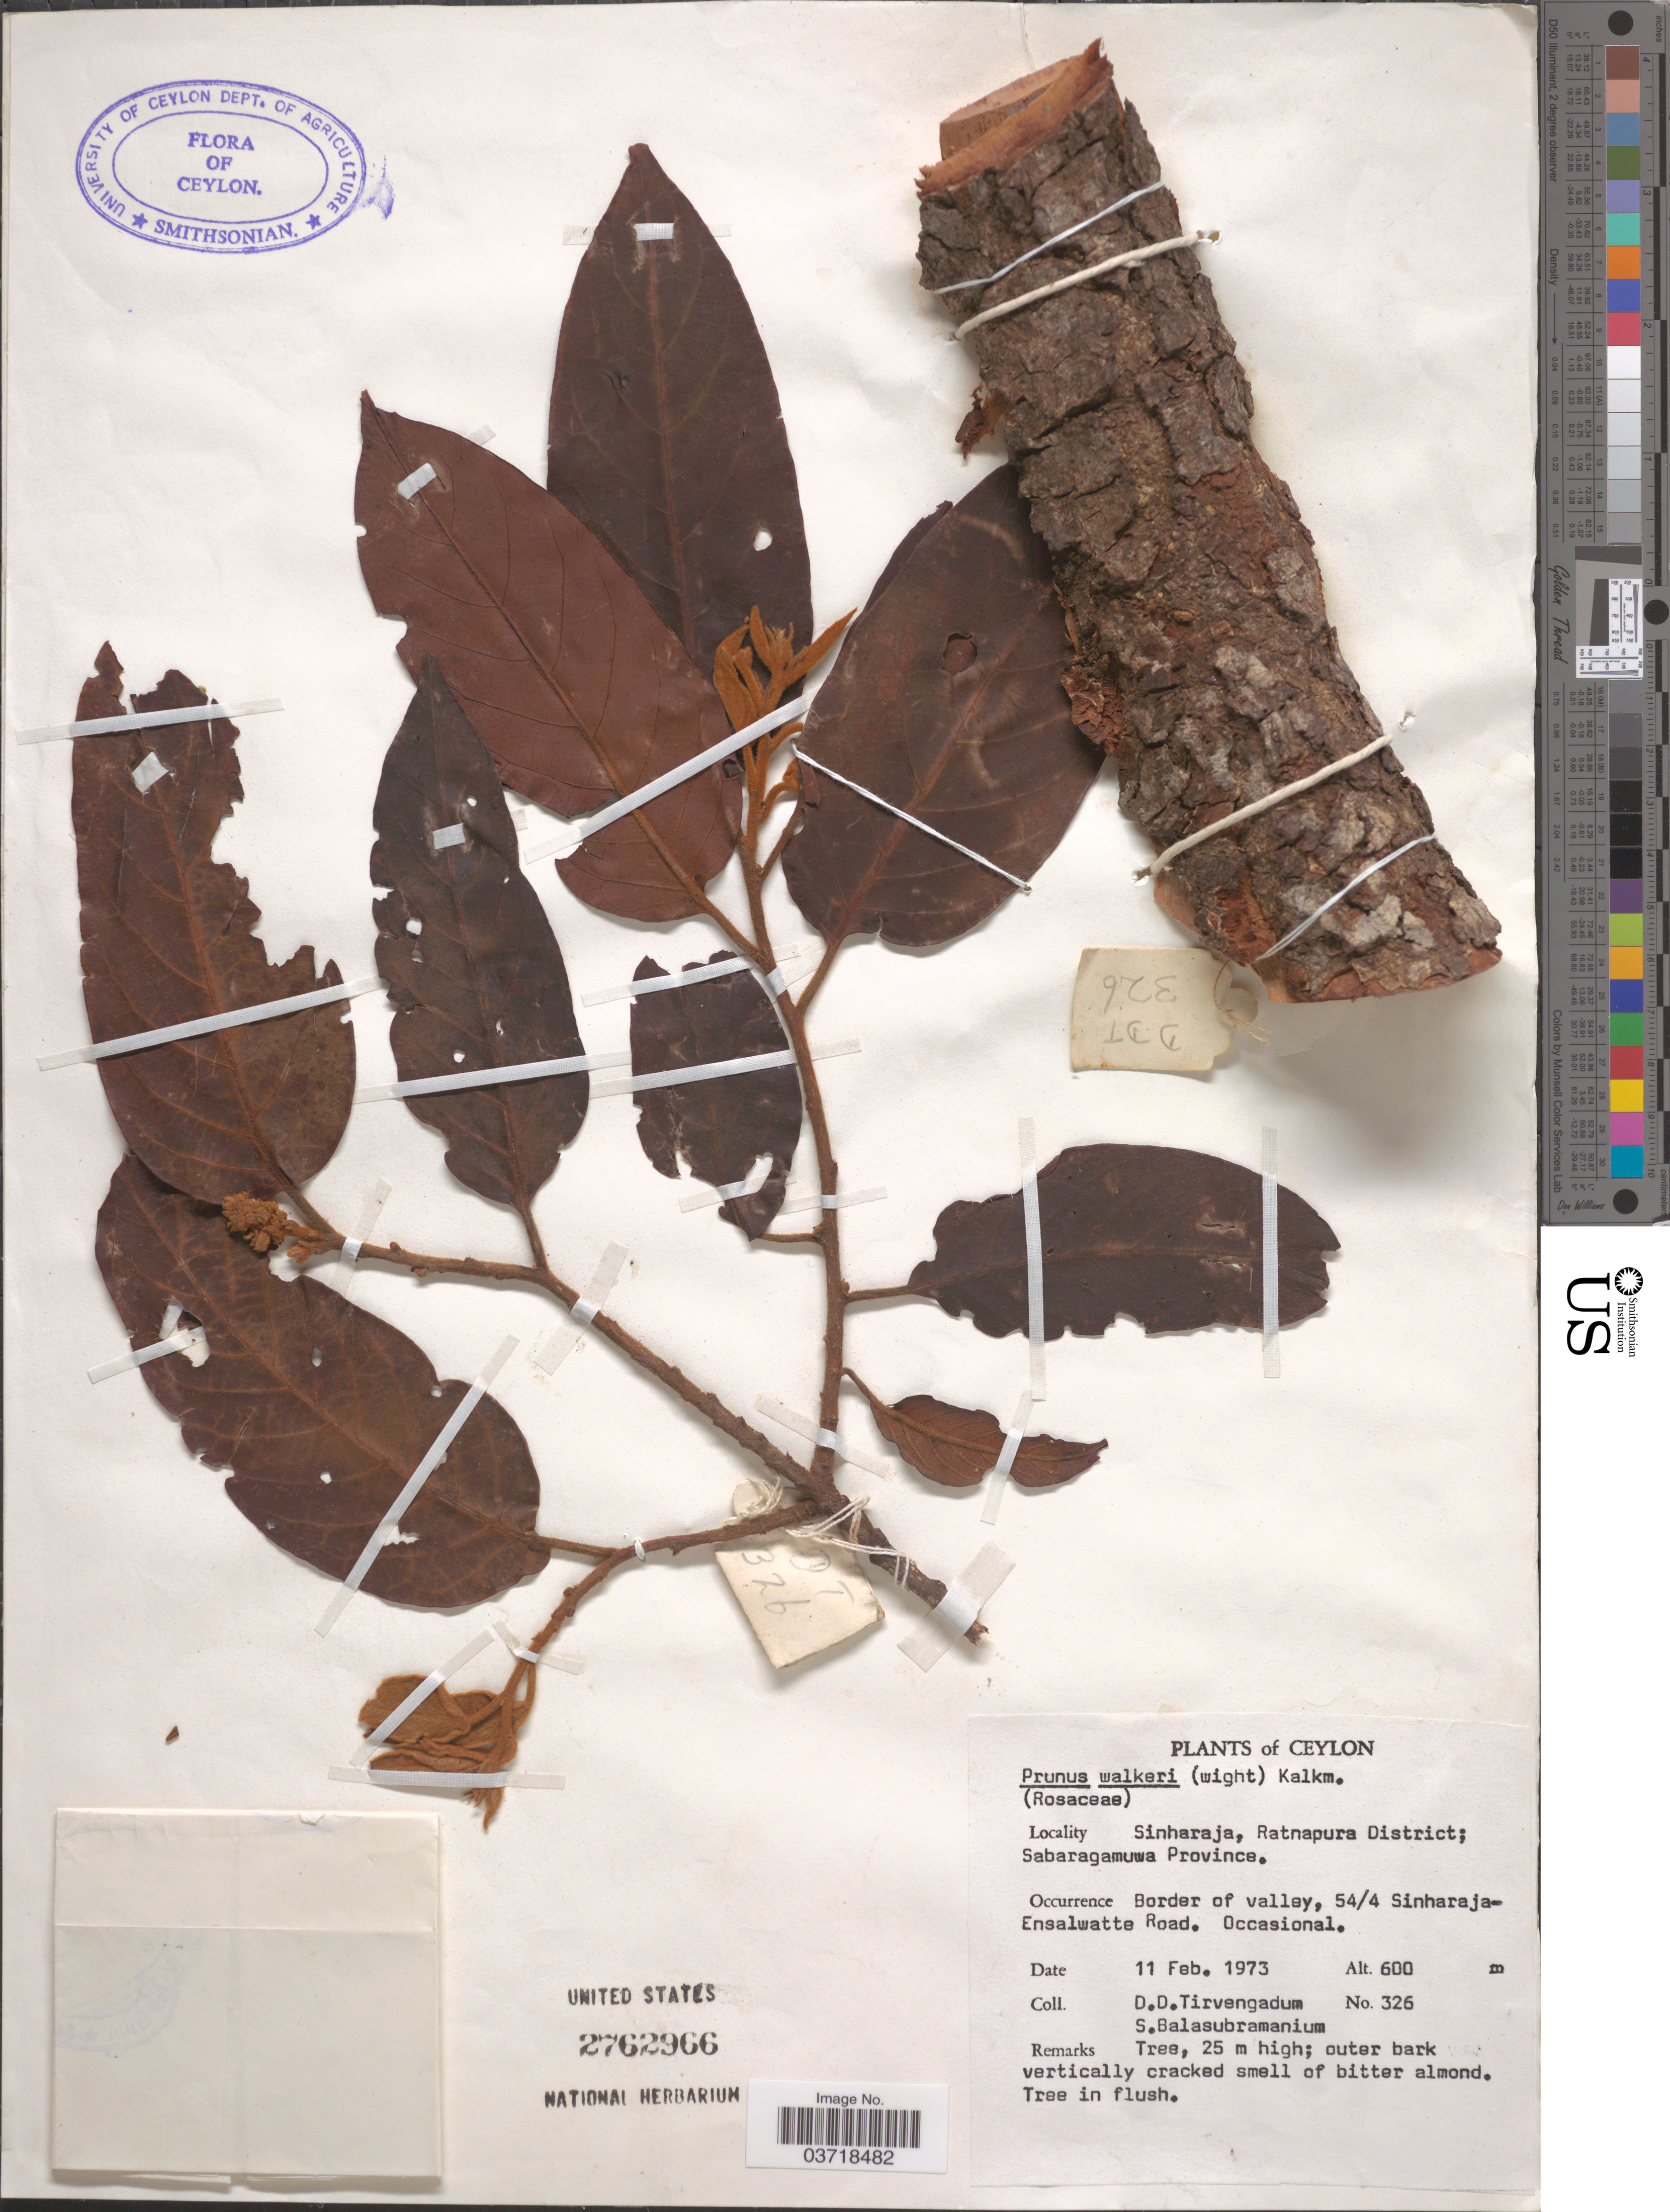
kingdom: Plantae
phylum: Tracheophyta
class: Magnoliopsida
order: Rosales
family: Rosaceae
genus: Prunus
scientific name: Prunus walkeri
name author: (Wight) Kalkman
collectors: D. Tirvengadum & S. Balasubramanium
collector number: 326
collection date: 1973-02-11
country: Sri Lanka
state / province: Sabaragamuwa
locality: Ceylon. Sinharaja, Ratnapura District. Border of valley, 54/4 Sinharaja - Ensalwatte Road.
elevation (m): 600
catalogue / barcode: US 2762966